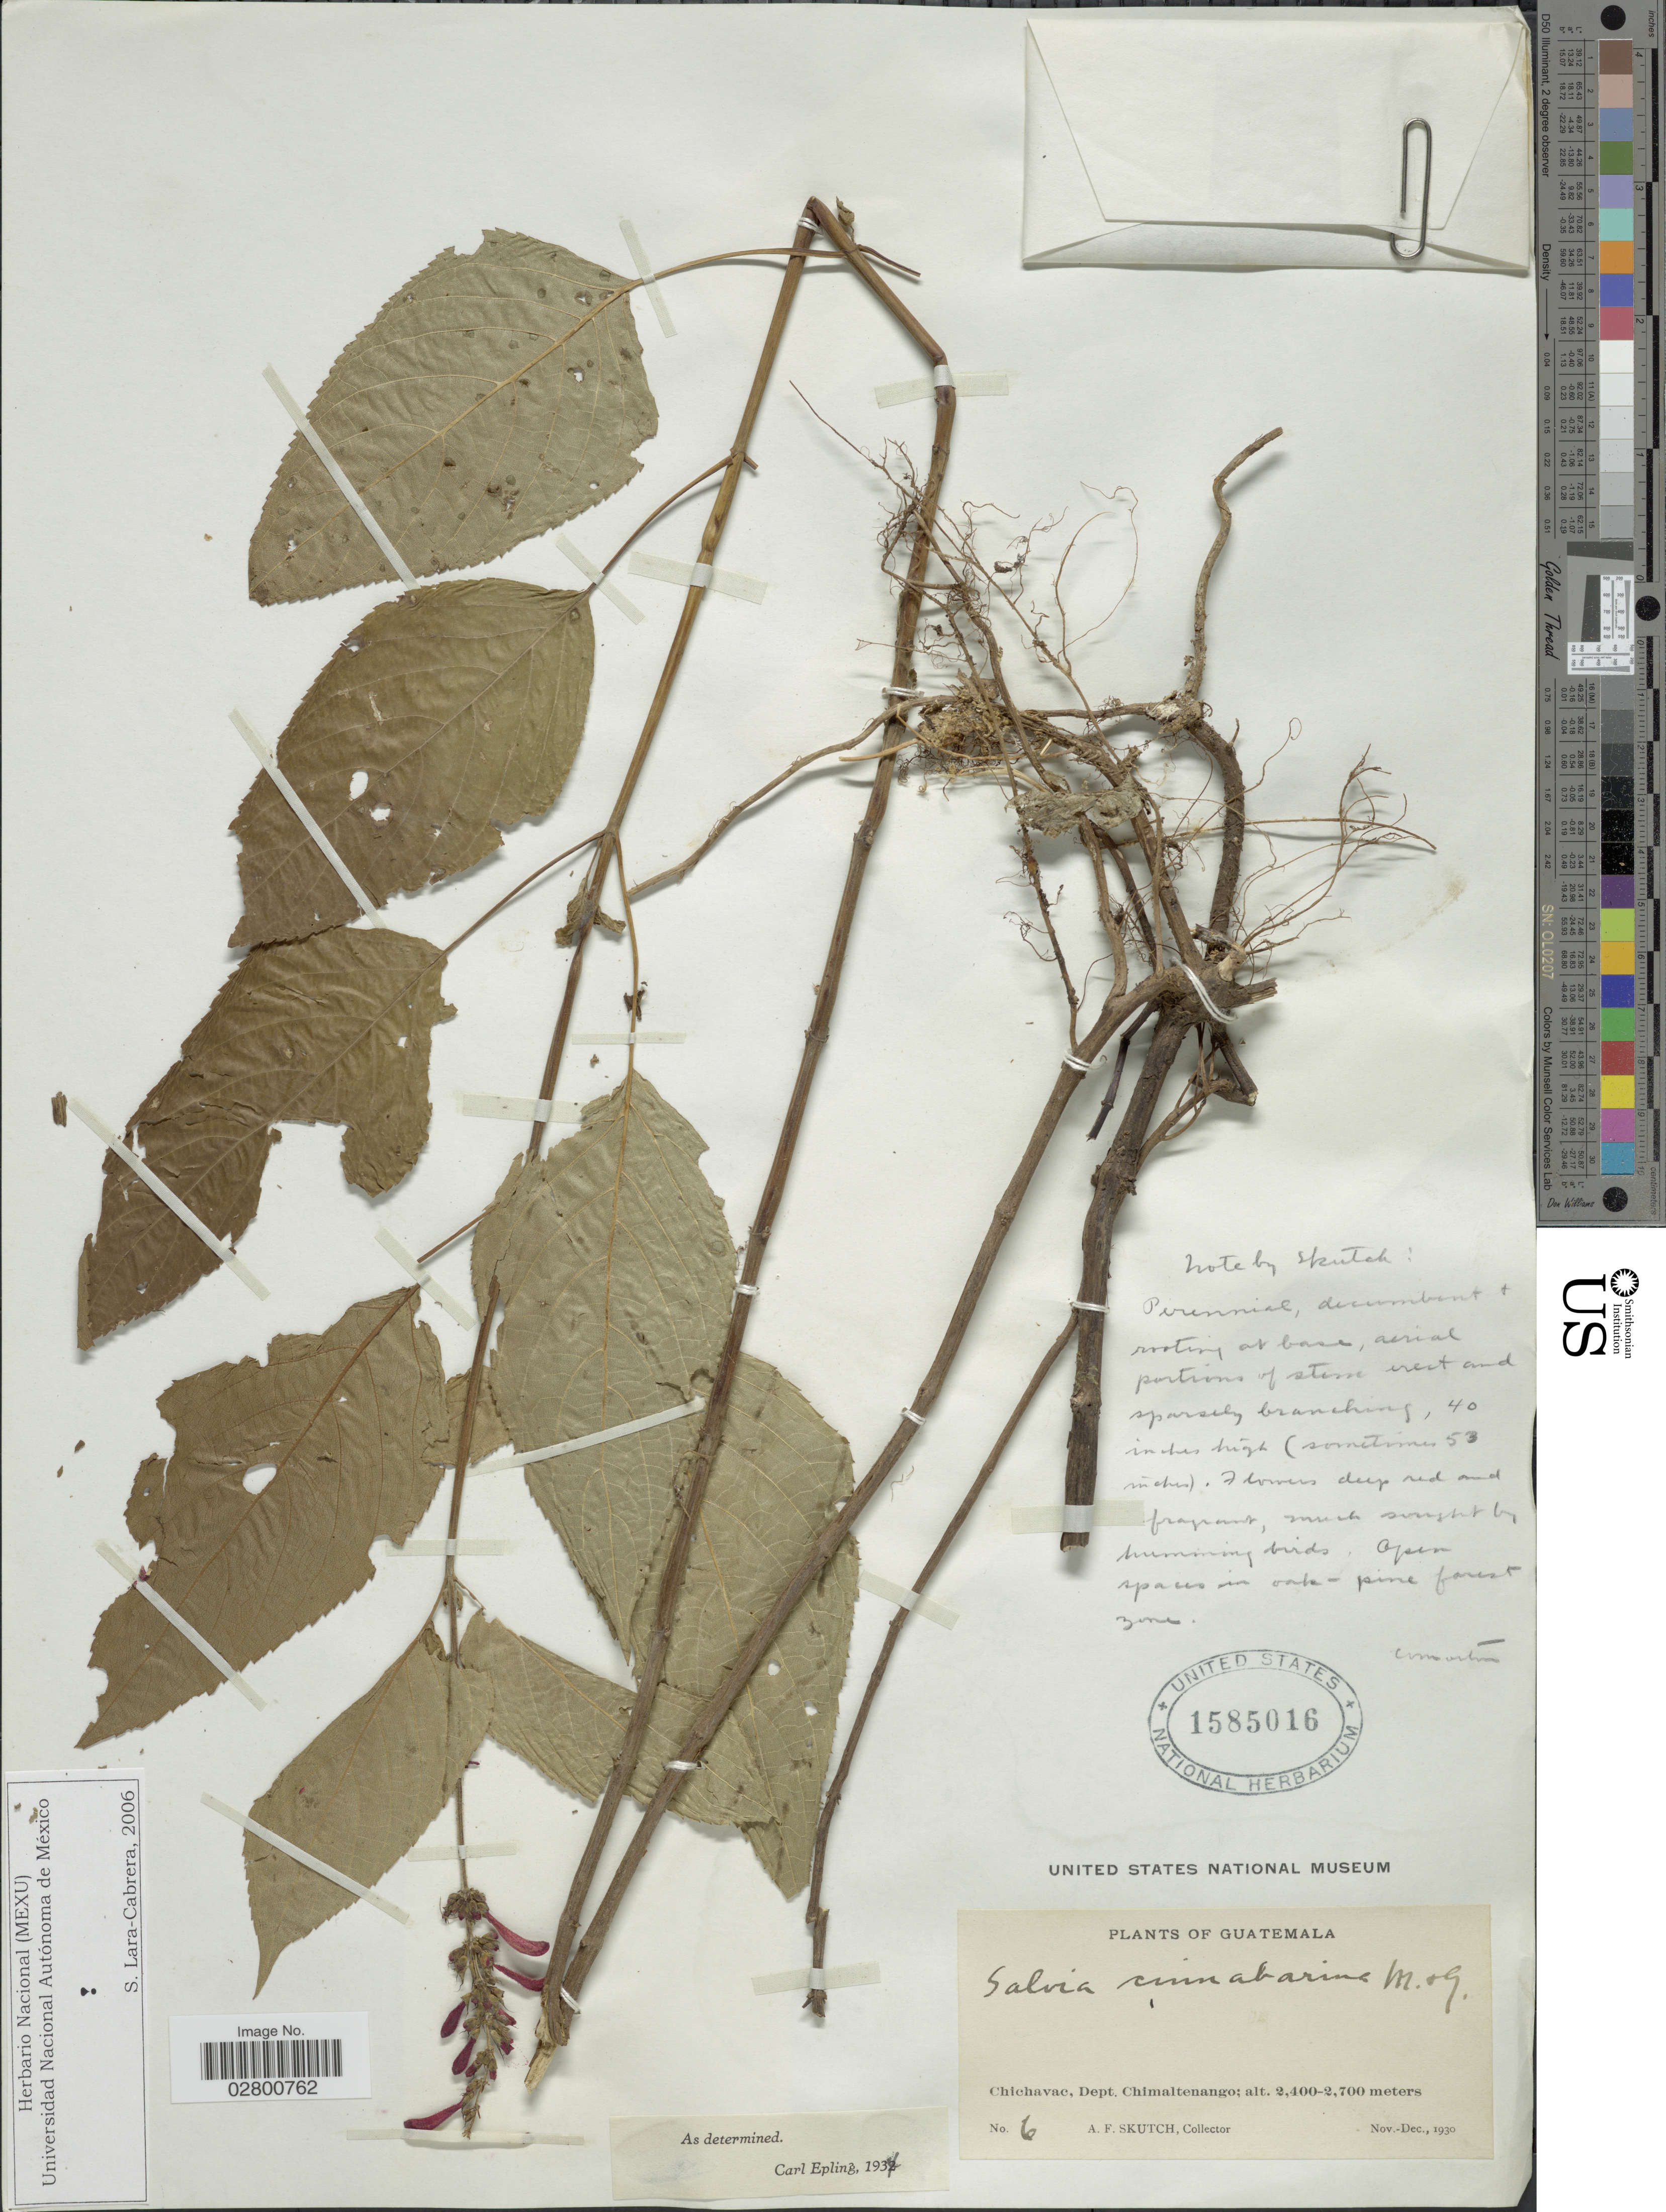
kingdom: Plantae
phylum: Tracheophyta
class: Magnoliopsida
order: Lamiales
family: Lamiaceae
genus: Salvia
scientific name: Salvia cinnabarina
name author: M. Martens & Galeotti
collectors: A. F. Skutch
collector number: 6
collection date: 1930-11/1930-12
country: Guatemala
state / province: Chimaltenango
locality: Chichavac, Dept. Chimaltenango.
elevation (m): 2400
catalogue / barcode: US 1585016